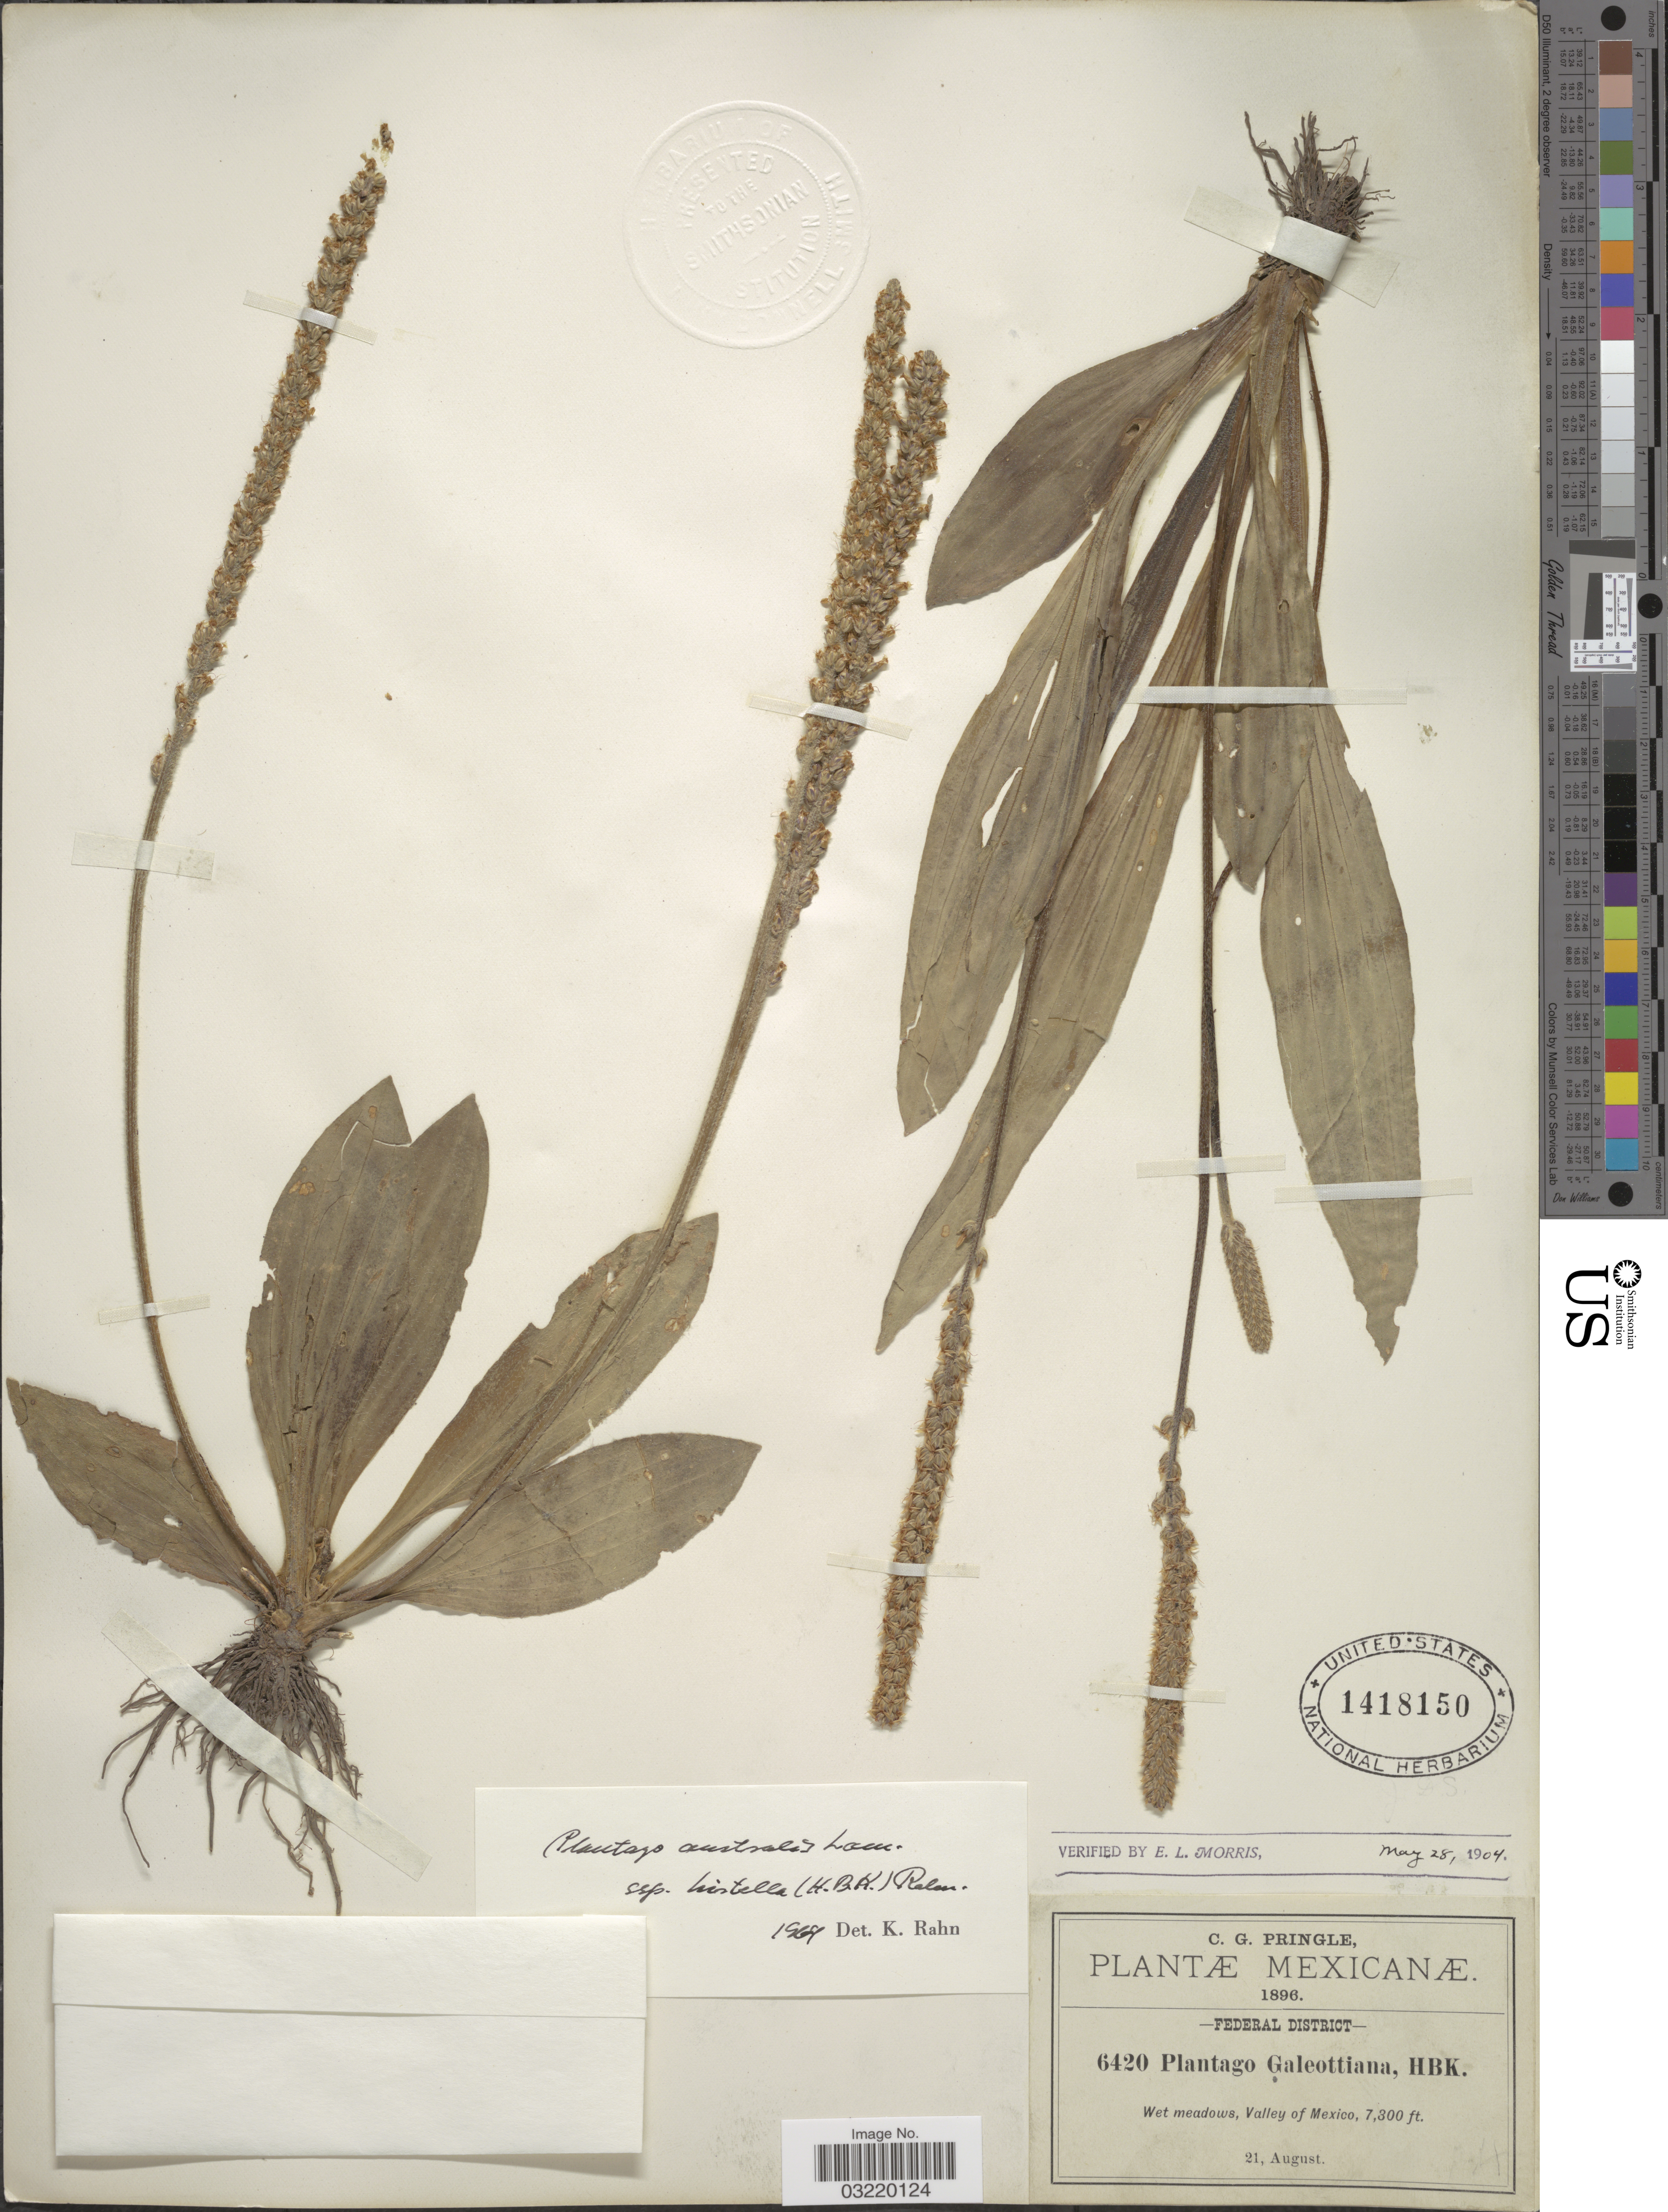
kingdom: Plantae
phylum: Tracheophyta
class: Magnoliopsida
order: Lamiales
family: Plantaginaceae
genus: Plantago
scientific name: Plantago australis subsp. hirtella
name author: (Kunth) Rahn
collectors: C. G. Pringle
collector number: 6420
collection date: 1896-08-21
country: Mexico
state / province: Distrito Federal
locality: Federal District. Valley of Mexico.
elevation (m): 2225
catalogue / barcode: US 1418150